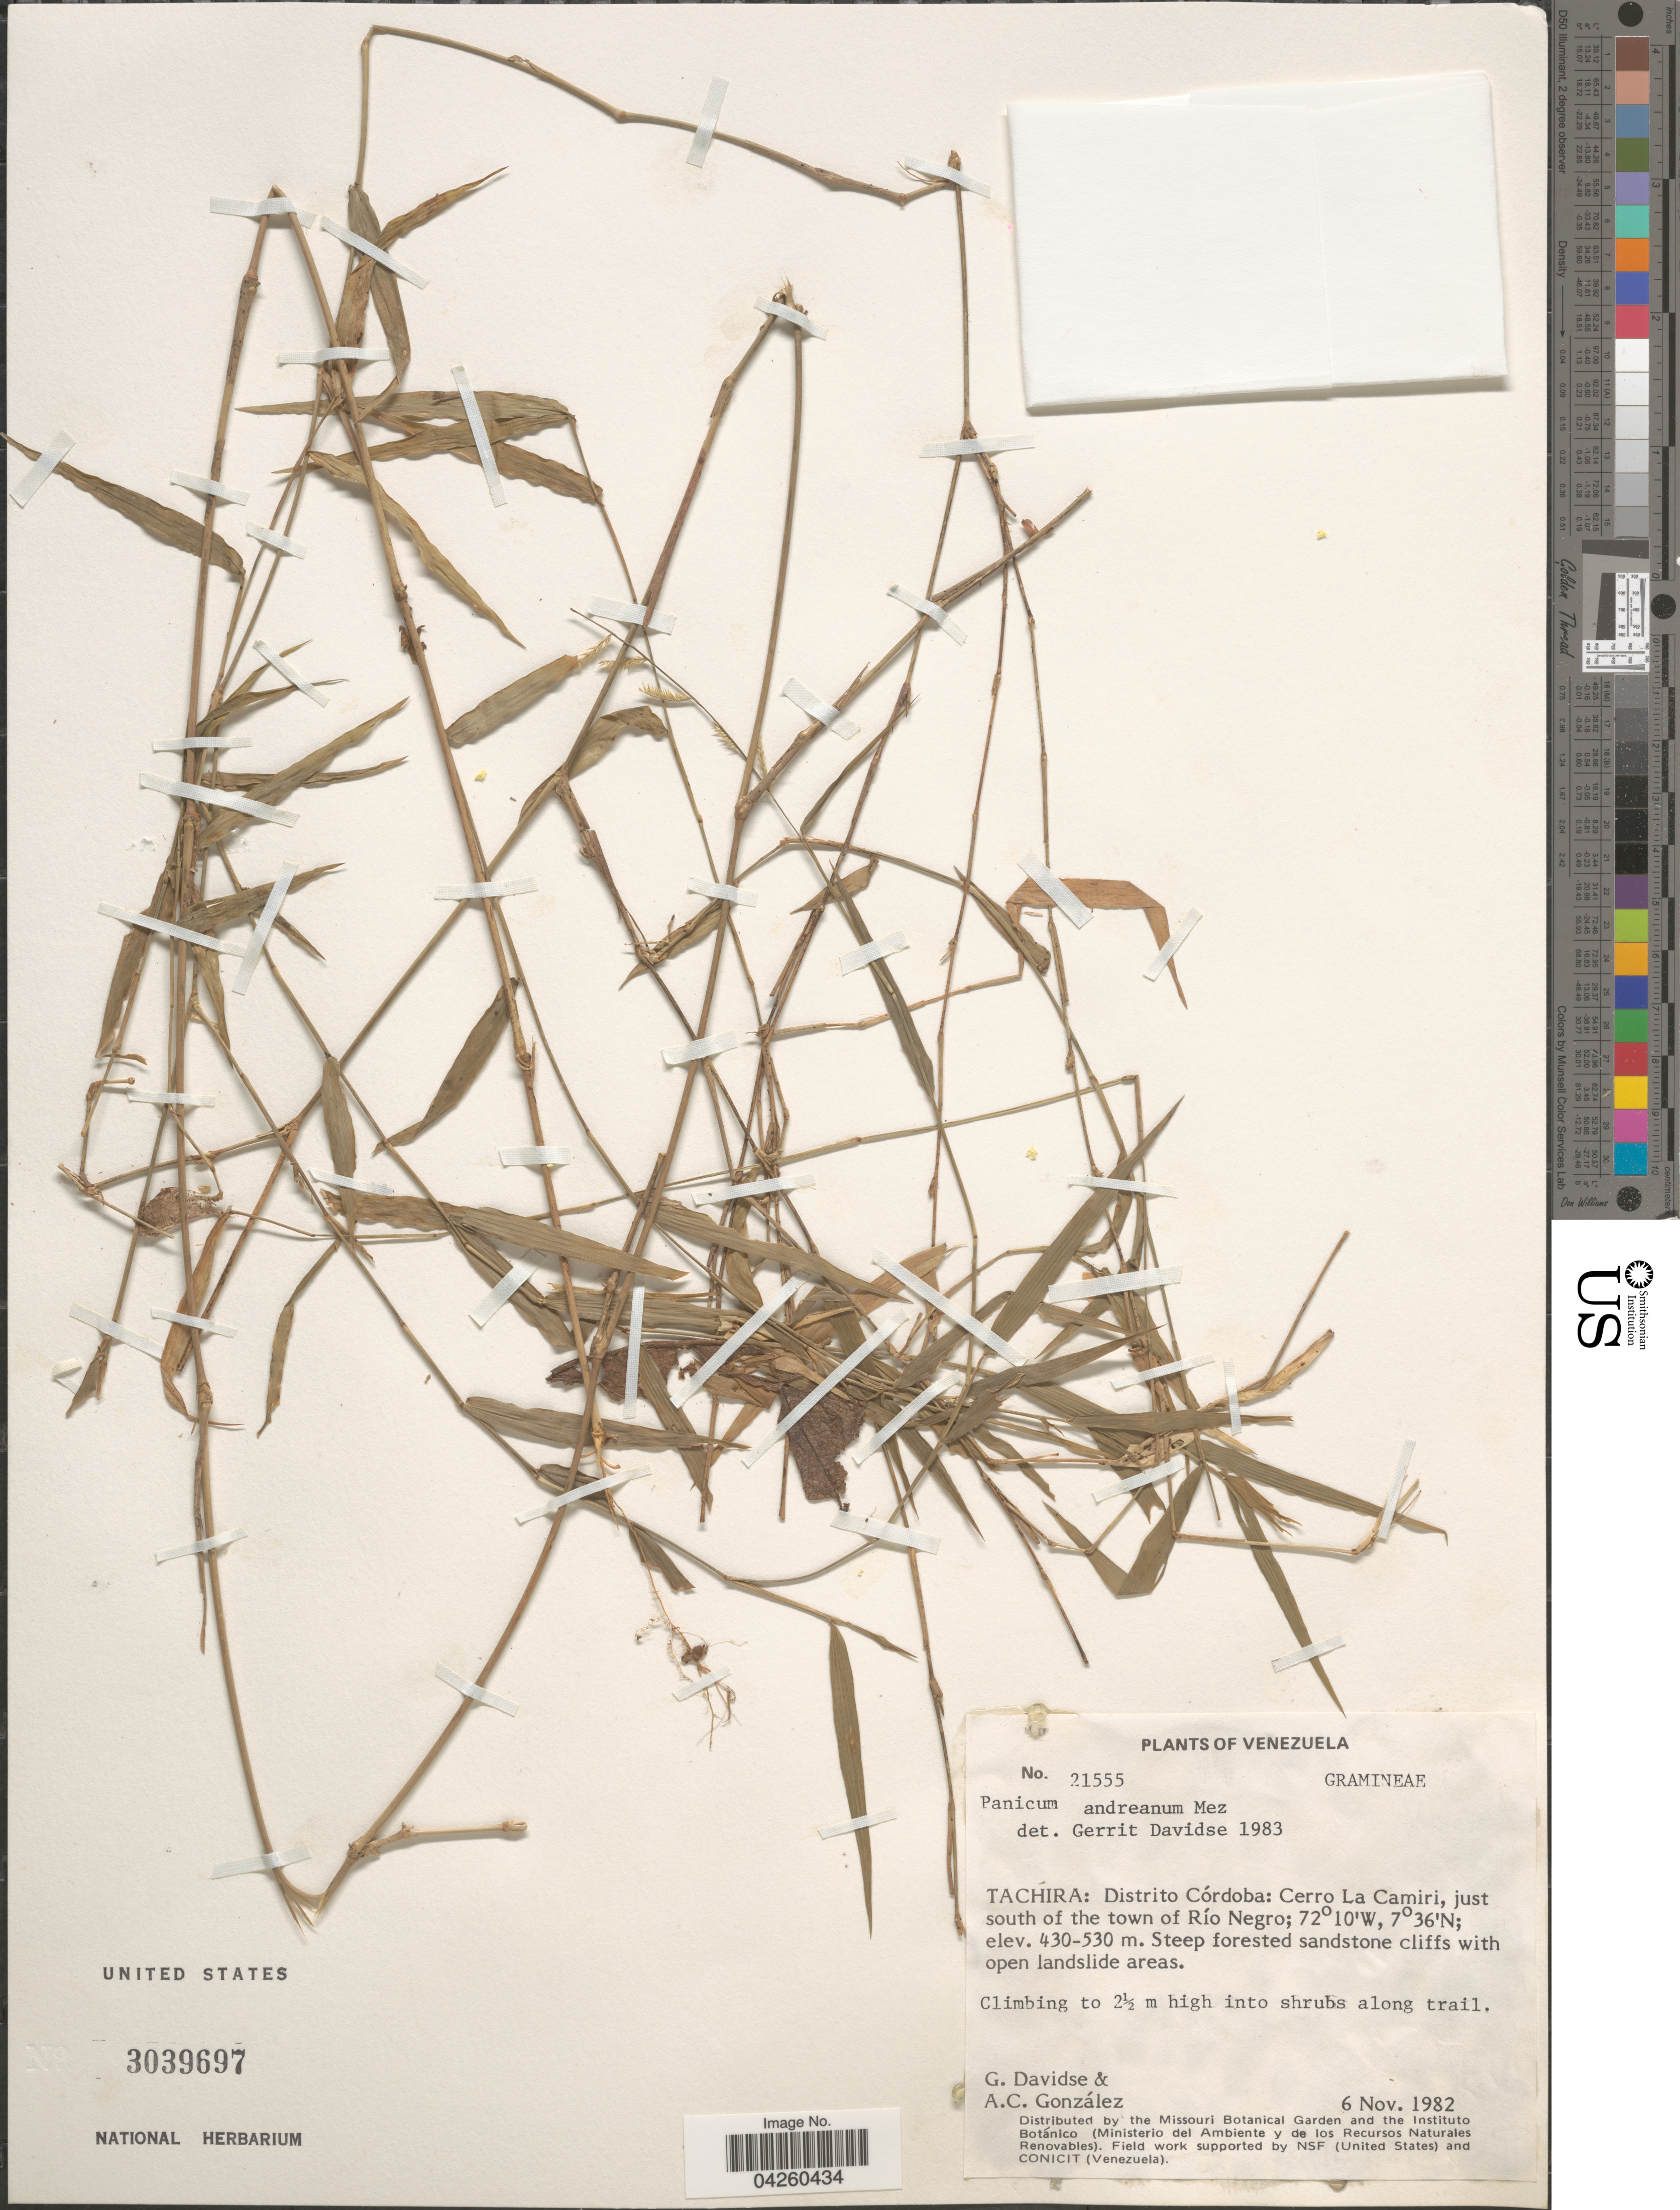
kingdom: Plantae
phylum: Tracheophyta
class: Liliopsida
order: Poales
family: Poaceae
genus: Ocellochloa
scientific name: Ocellochloa andreana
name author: (Mez) Zuloaga & Morrone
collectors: G. Davidse & A. C. González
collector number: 21555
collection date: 1982-11-06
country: Venezuela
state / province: Tachira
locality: Distrito Córdoba: Cerro La Camiri, just south of the town of Río Negro. Steep forested sandstone cliffs with open landslide areas.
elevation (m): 430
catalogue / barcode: US 3039697